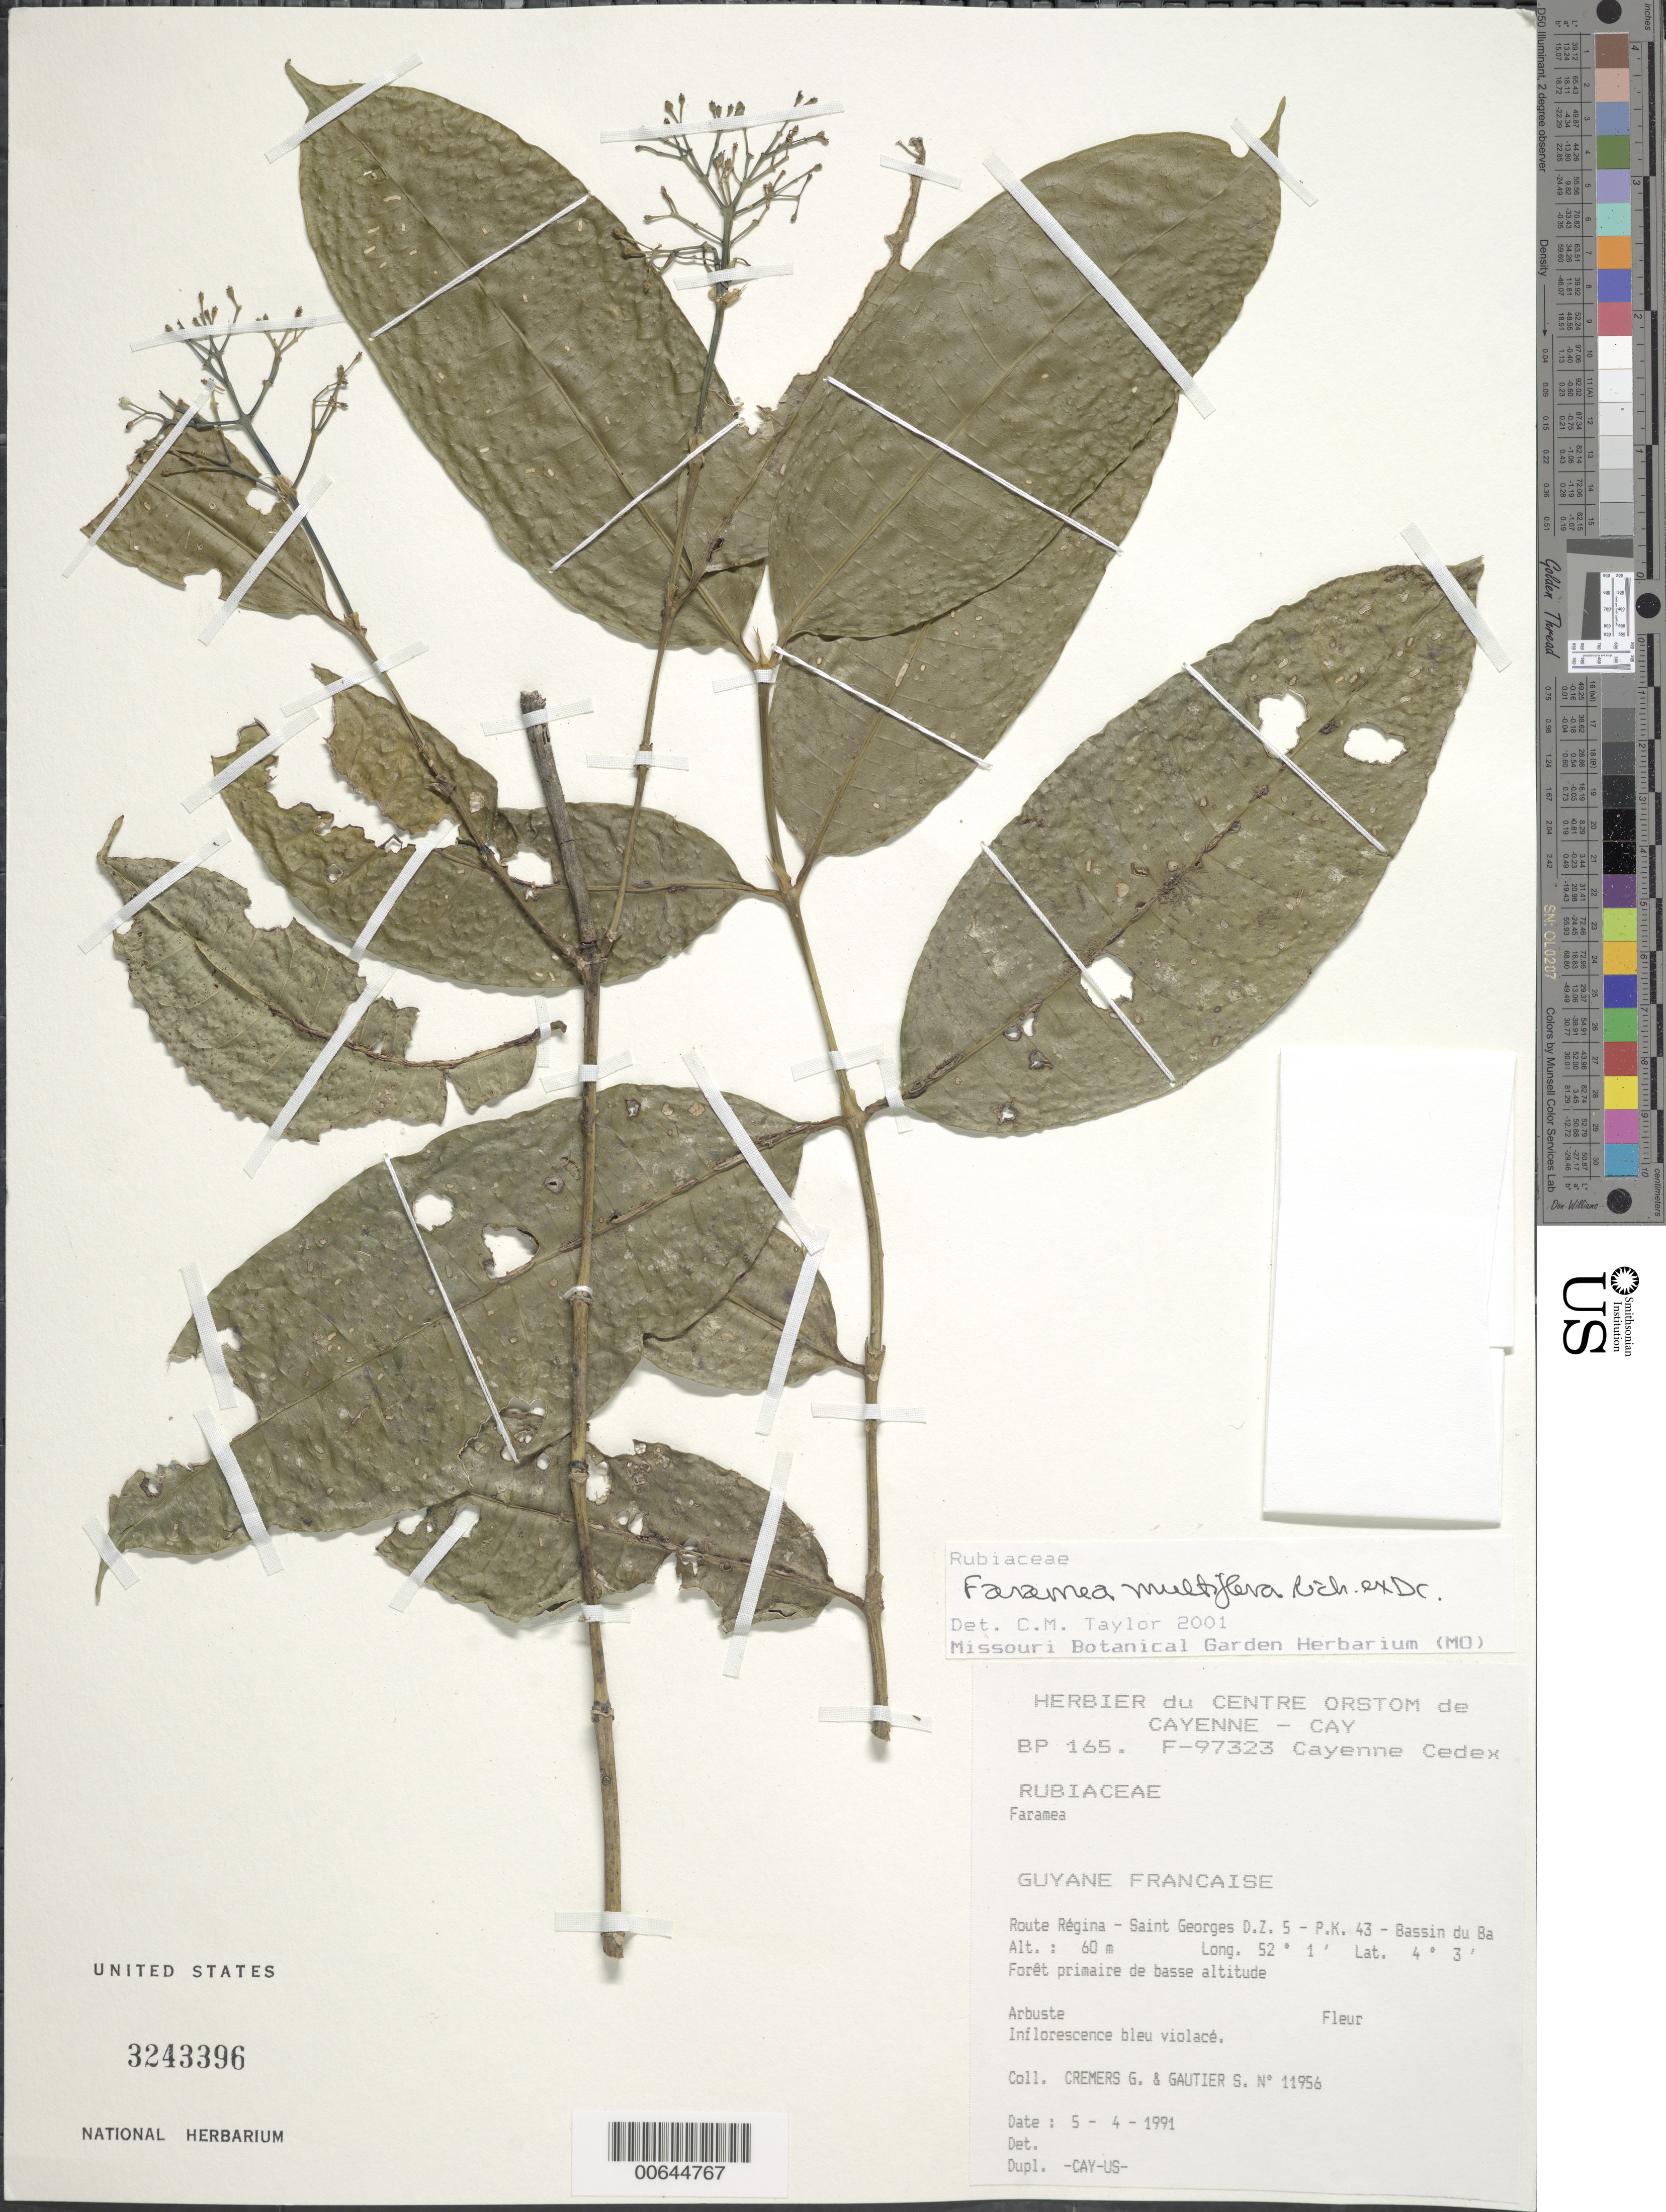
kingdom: Plantae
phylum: Tracheophyta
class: Magnoliopsida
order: Gentianales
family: Rubiaceae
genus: Faramea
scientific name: Faramea multiflora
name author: A. Rich. ex DC.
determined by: Taylor, Charlotte M.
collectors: G. Cremers & S. Gautier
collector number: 11956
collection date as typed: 5-Apr-91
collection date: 1991-04-05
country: French Guiana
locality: Route Régina, Saint Georges, DZ 5-PK43, Bassin de l'Approuague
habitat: Low primary forest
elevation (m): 60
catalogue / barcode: US 3243396